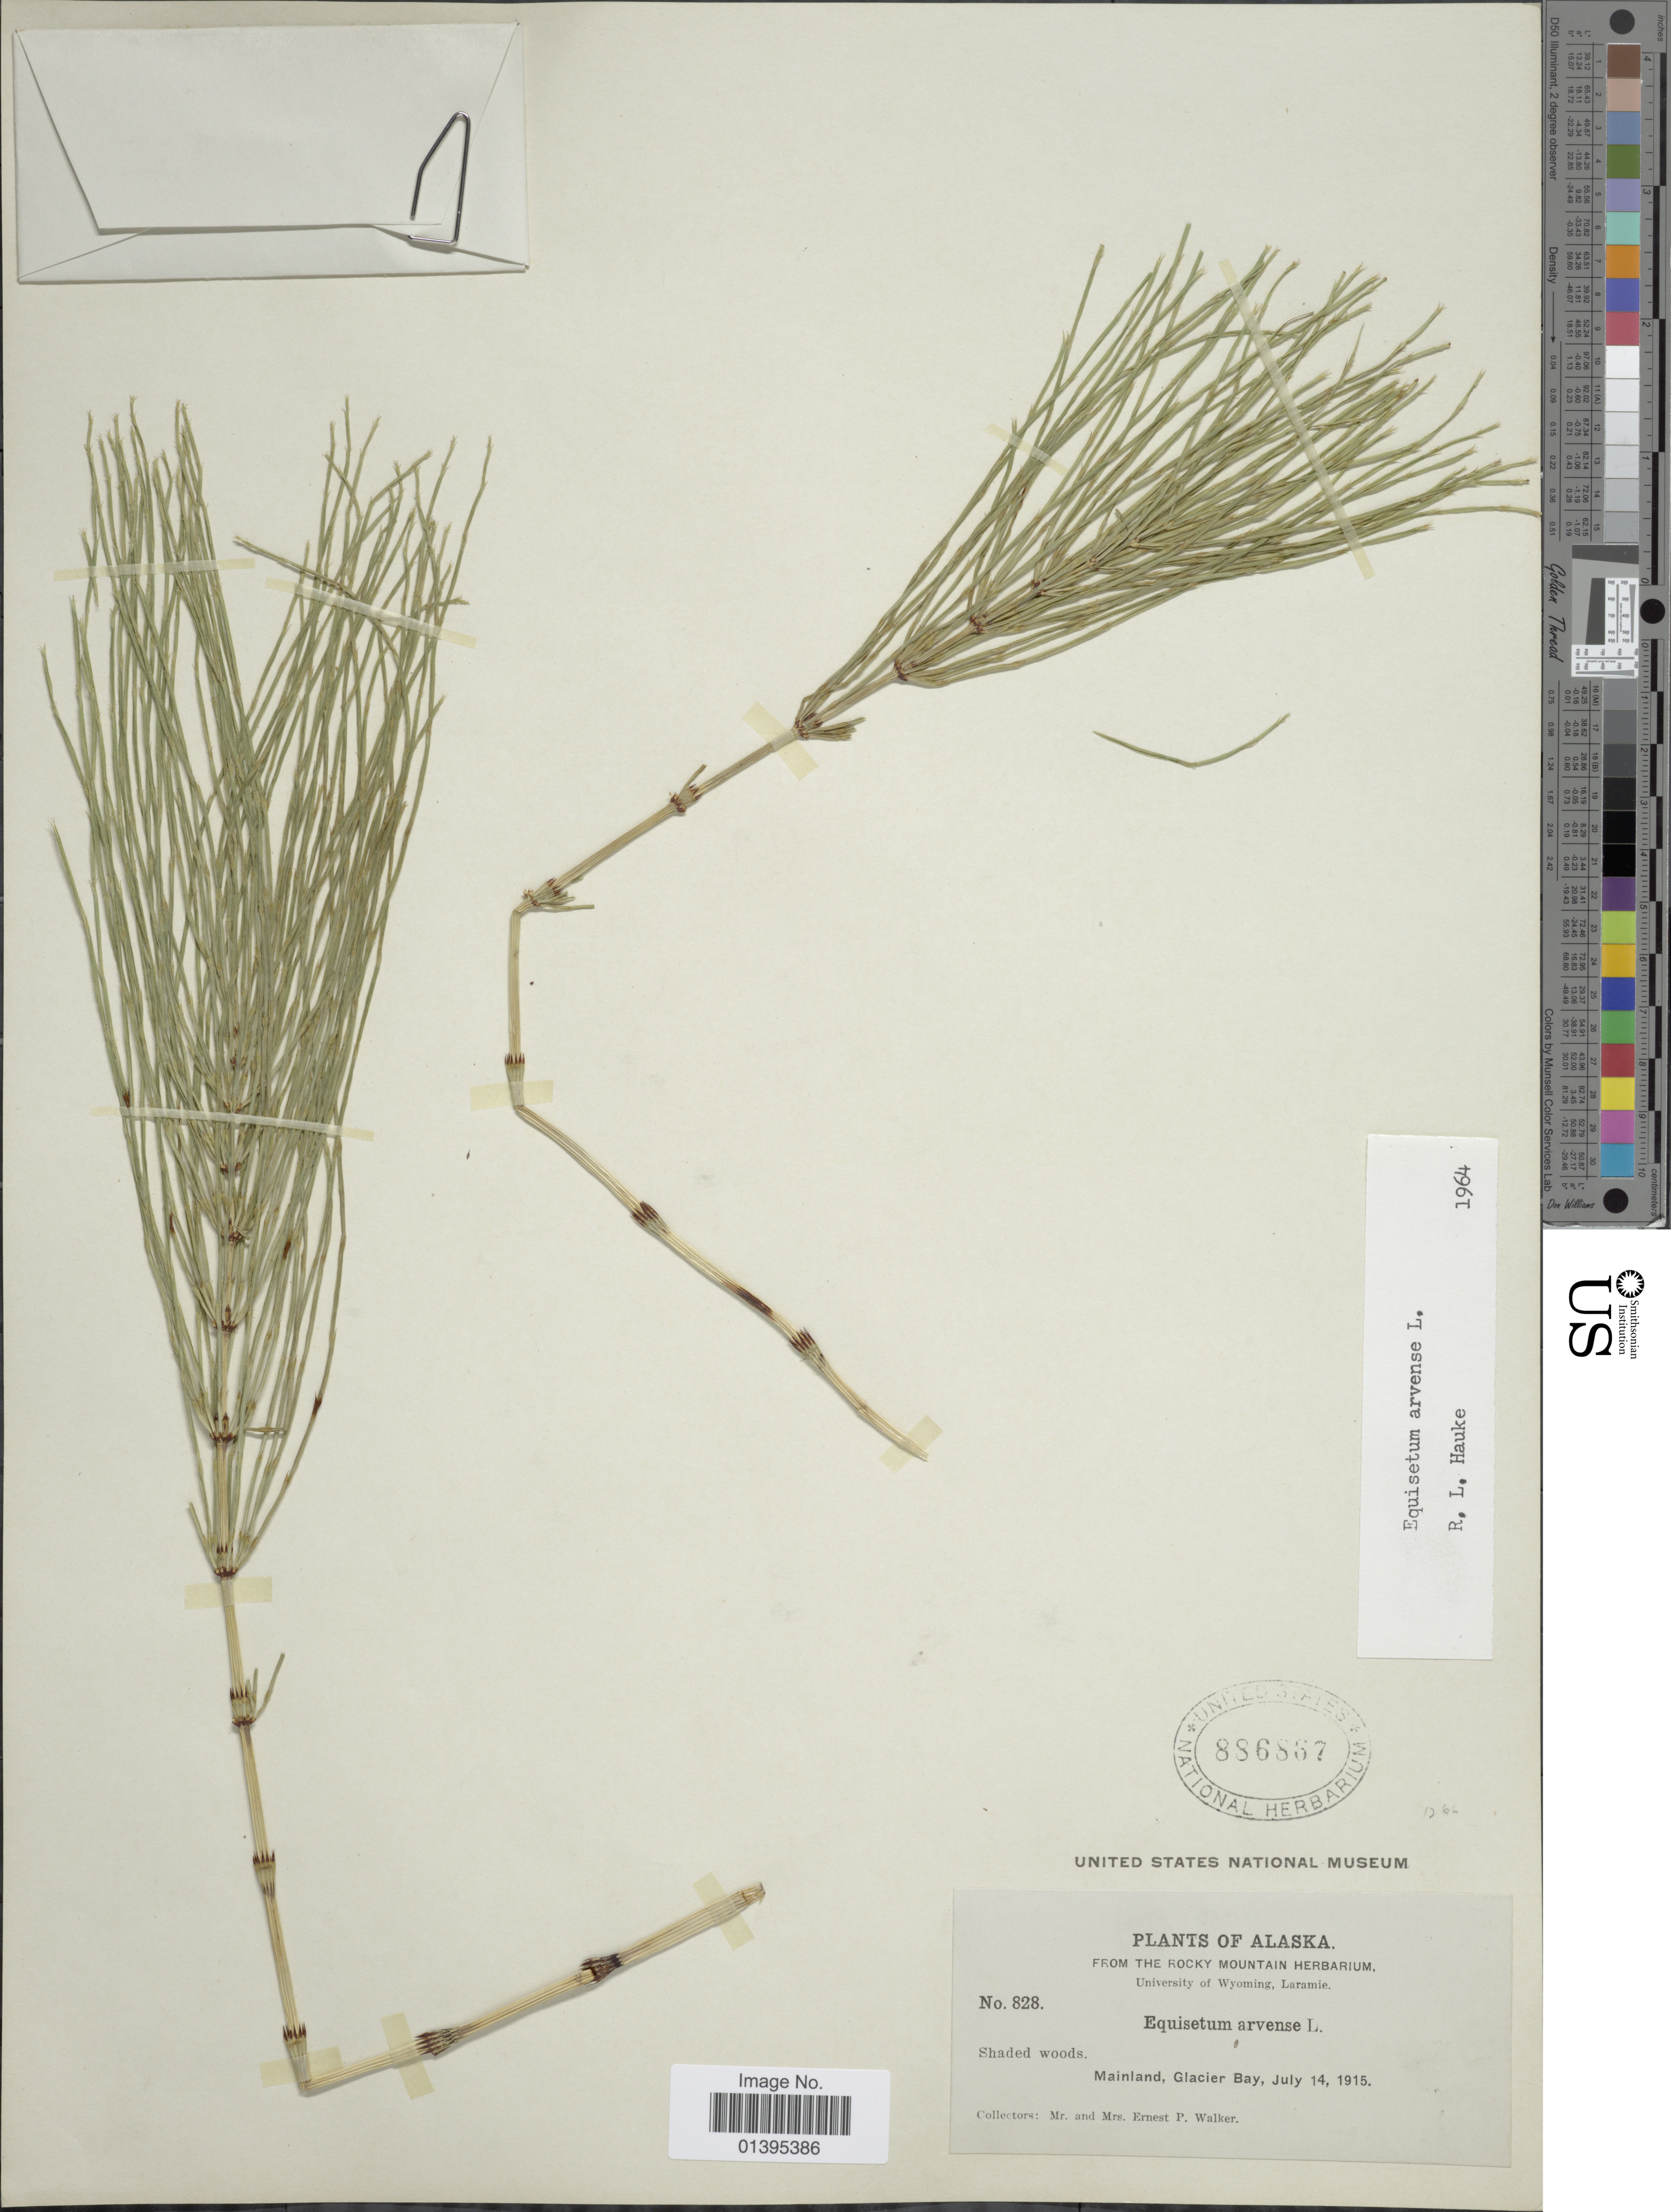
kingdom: Plantae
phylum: Tracheophyta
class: Polypodiopsida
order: Equisetales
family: Equisetaceae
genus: Equisetum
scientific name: Equisetum arvense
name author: L.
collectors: E. P. Walker & E. Walker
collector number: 828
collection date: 1915-07-14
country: United States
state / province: Alaska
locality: Mainland, Glacier Bay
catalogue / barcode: US 886867